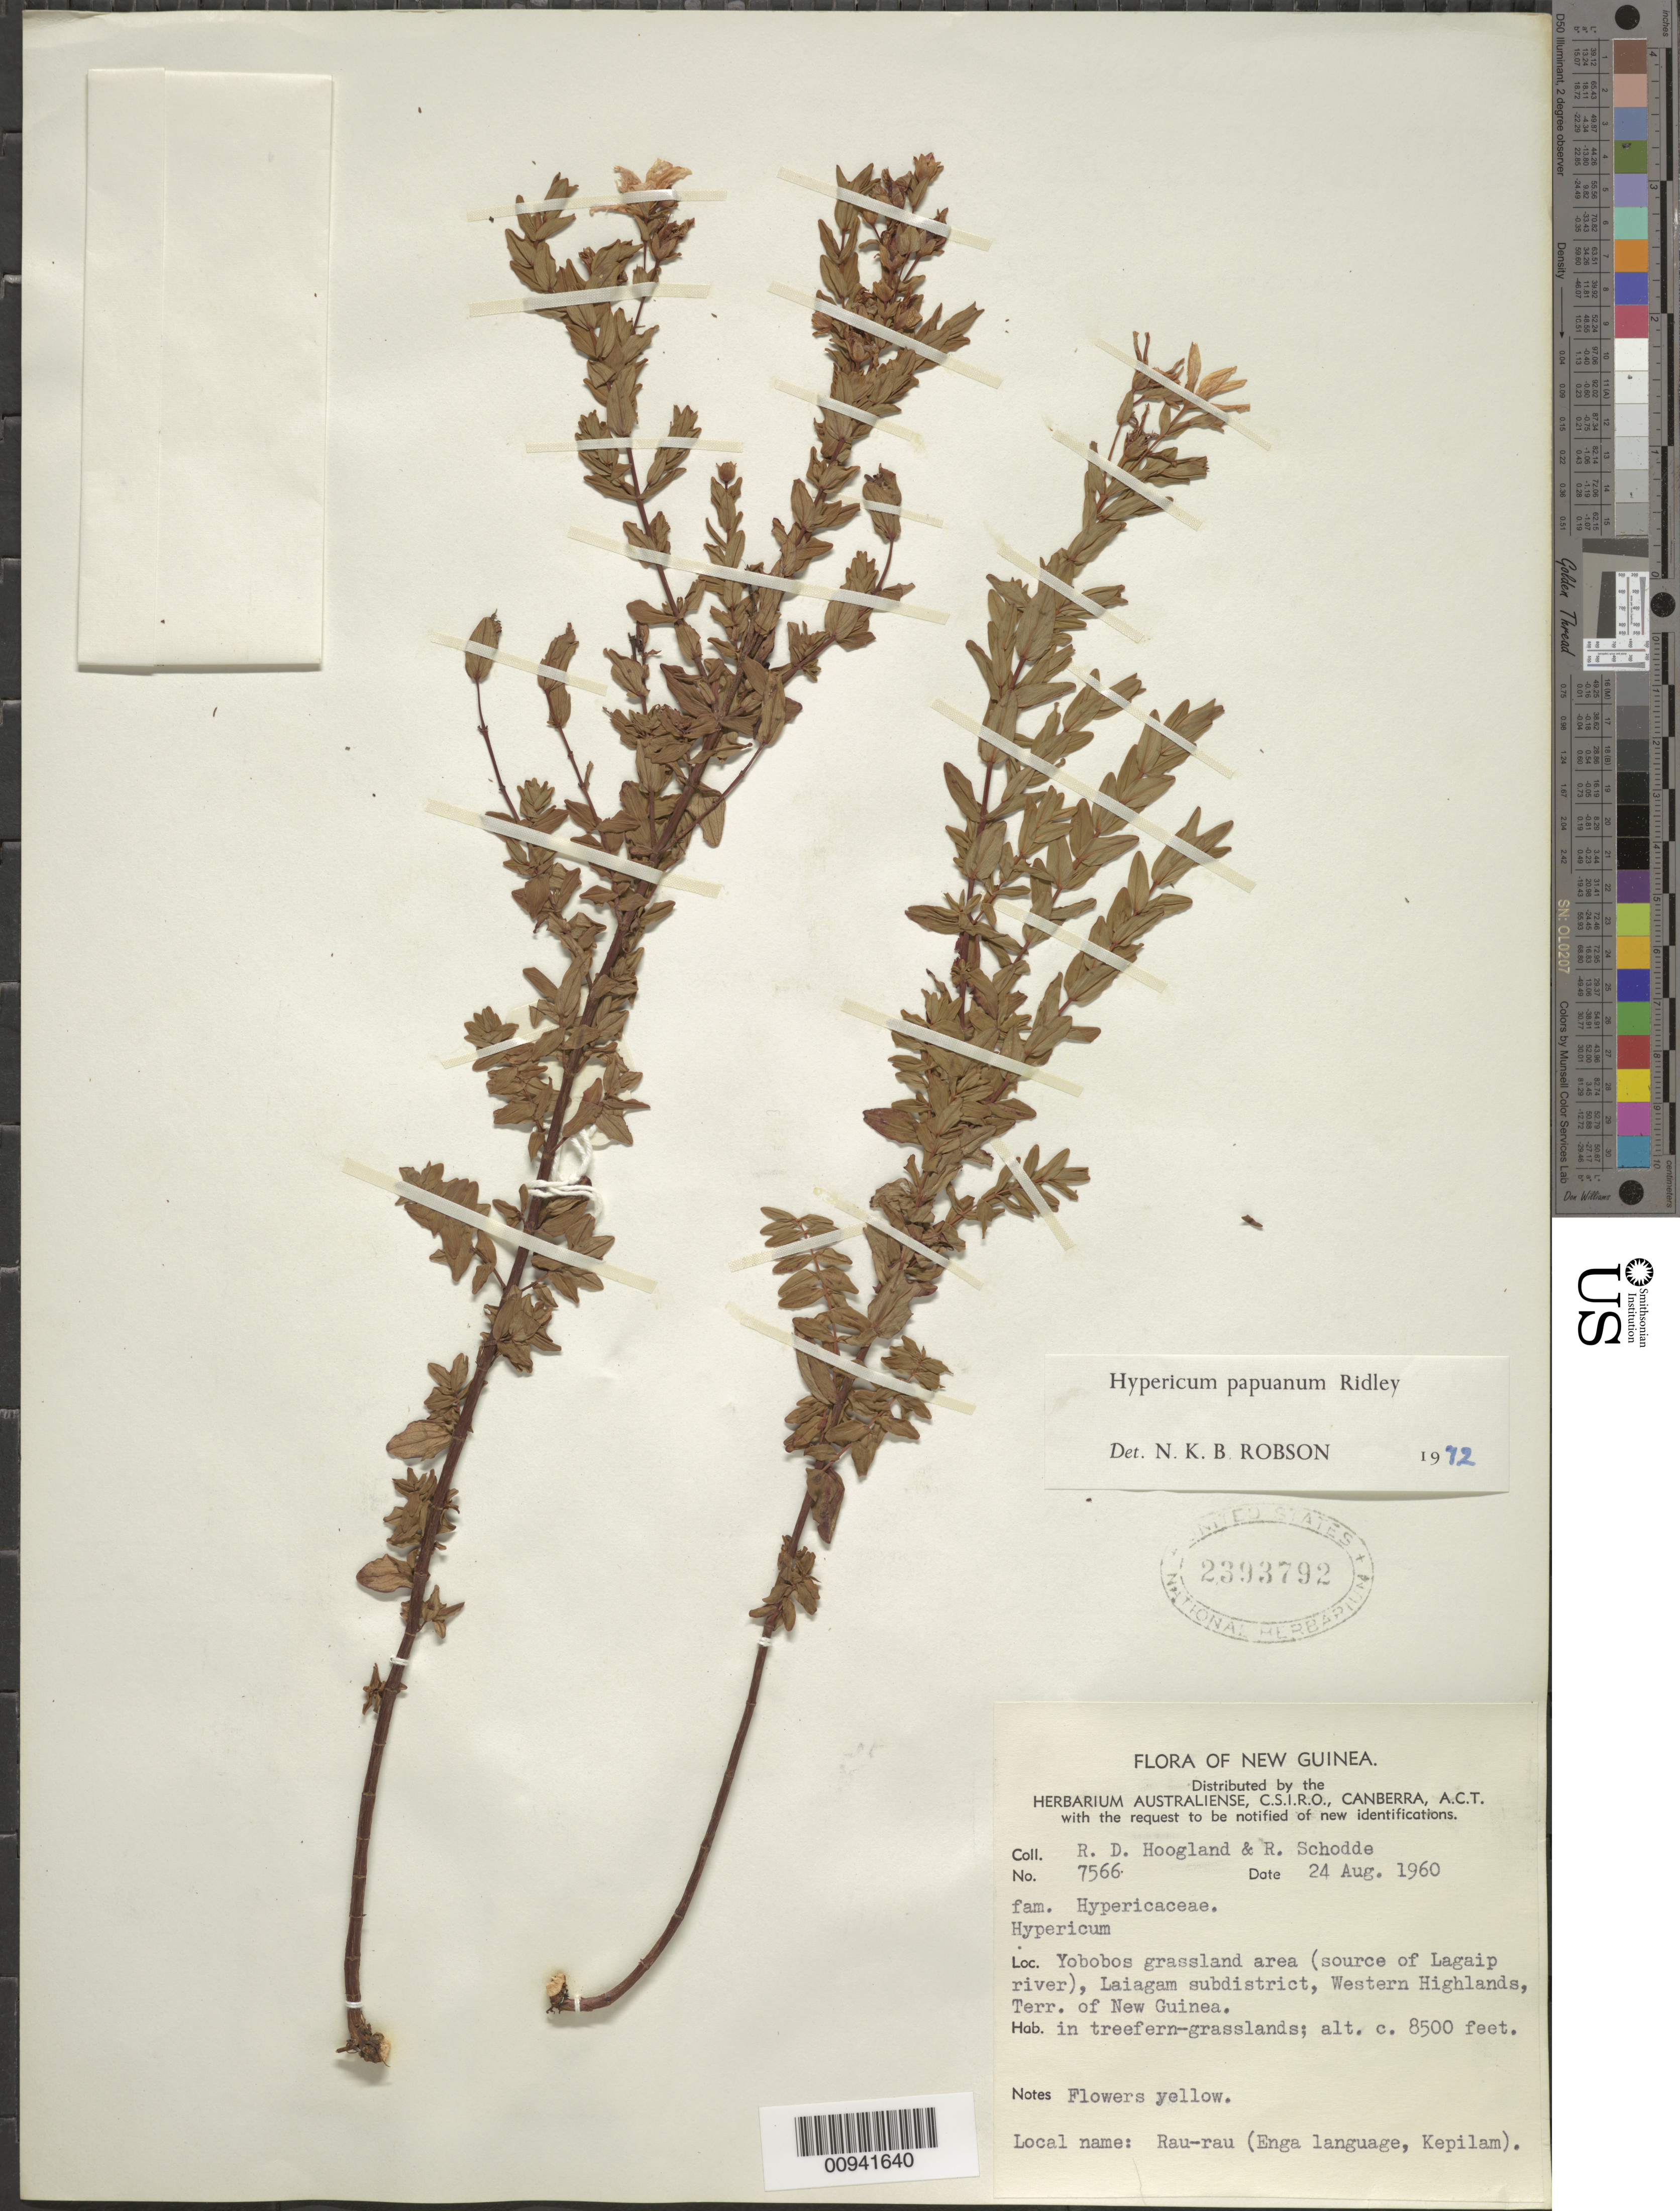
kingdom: Plantae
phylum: Tracheophyta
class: Magnoliopsida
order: Malpighiales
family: Hypericaceae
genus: Hypericum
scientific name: Hypericum papuanum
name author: Ridl.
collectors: R. D. Hoogland & R. Schodde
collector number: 7566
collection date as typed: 24 Aug 1960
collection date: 1960-08-24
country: Papua New Guinea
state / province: Enga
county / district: Laiagam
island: New Guinea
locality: Yobobos grassland area (source of Lagaip River)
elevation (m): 2591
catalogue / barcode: US 2393792